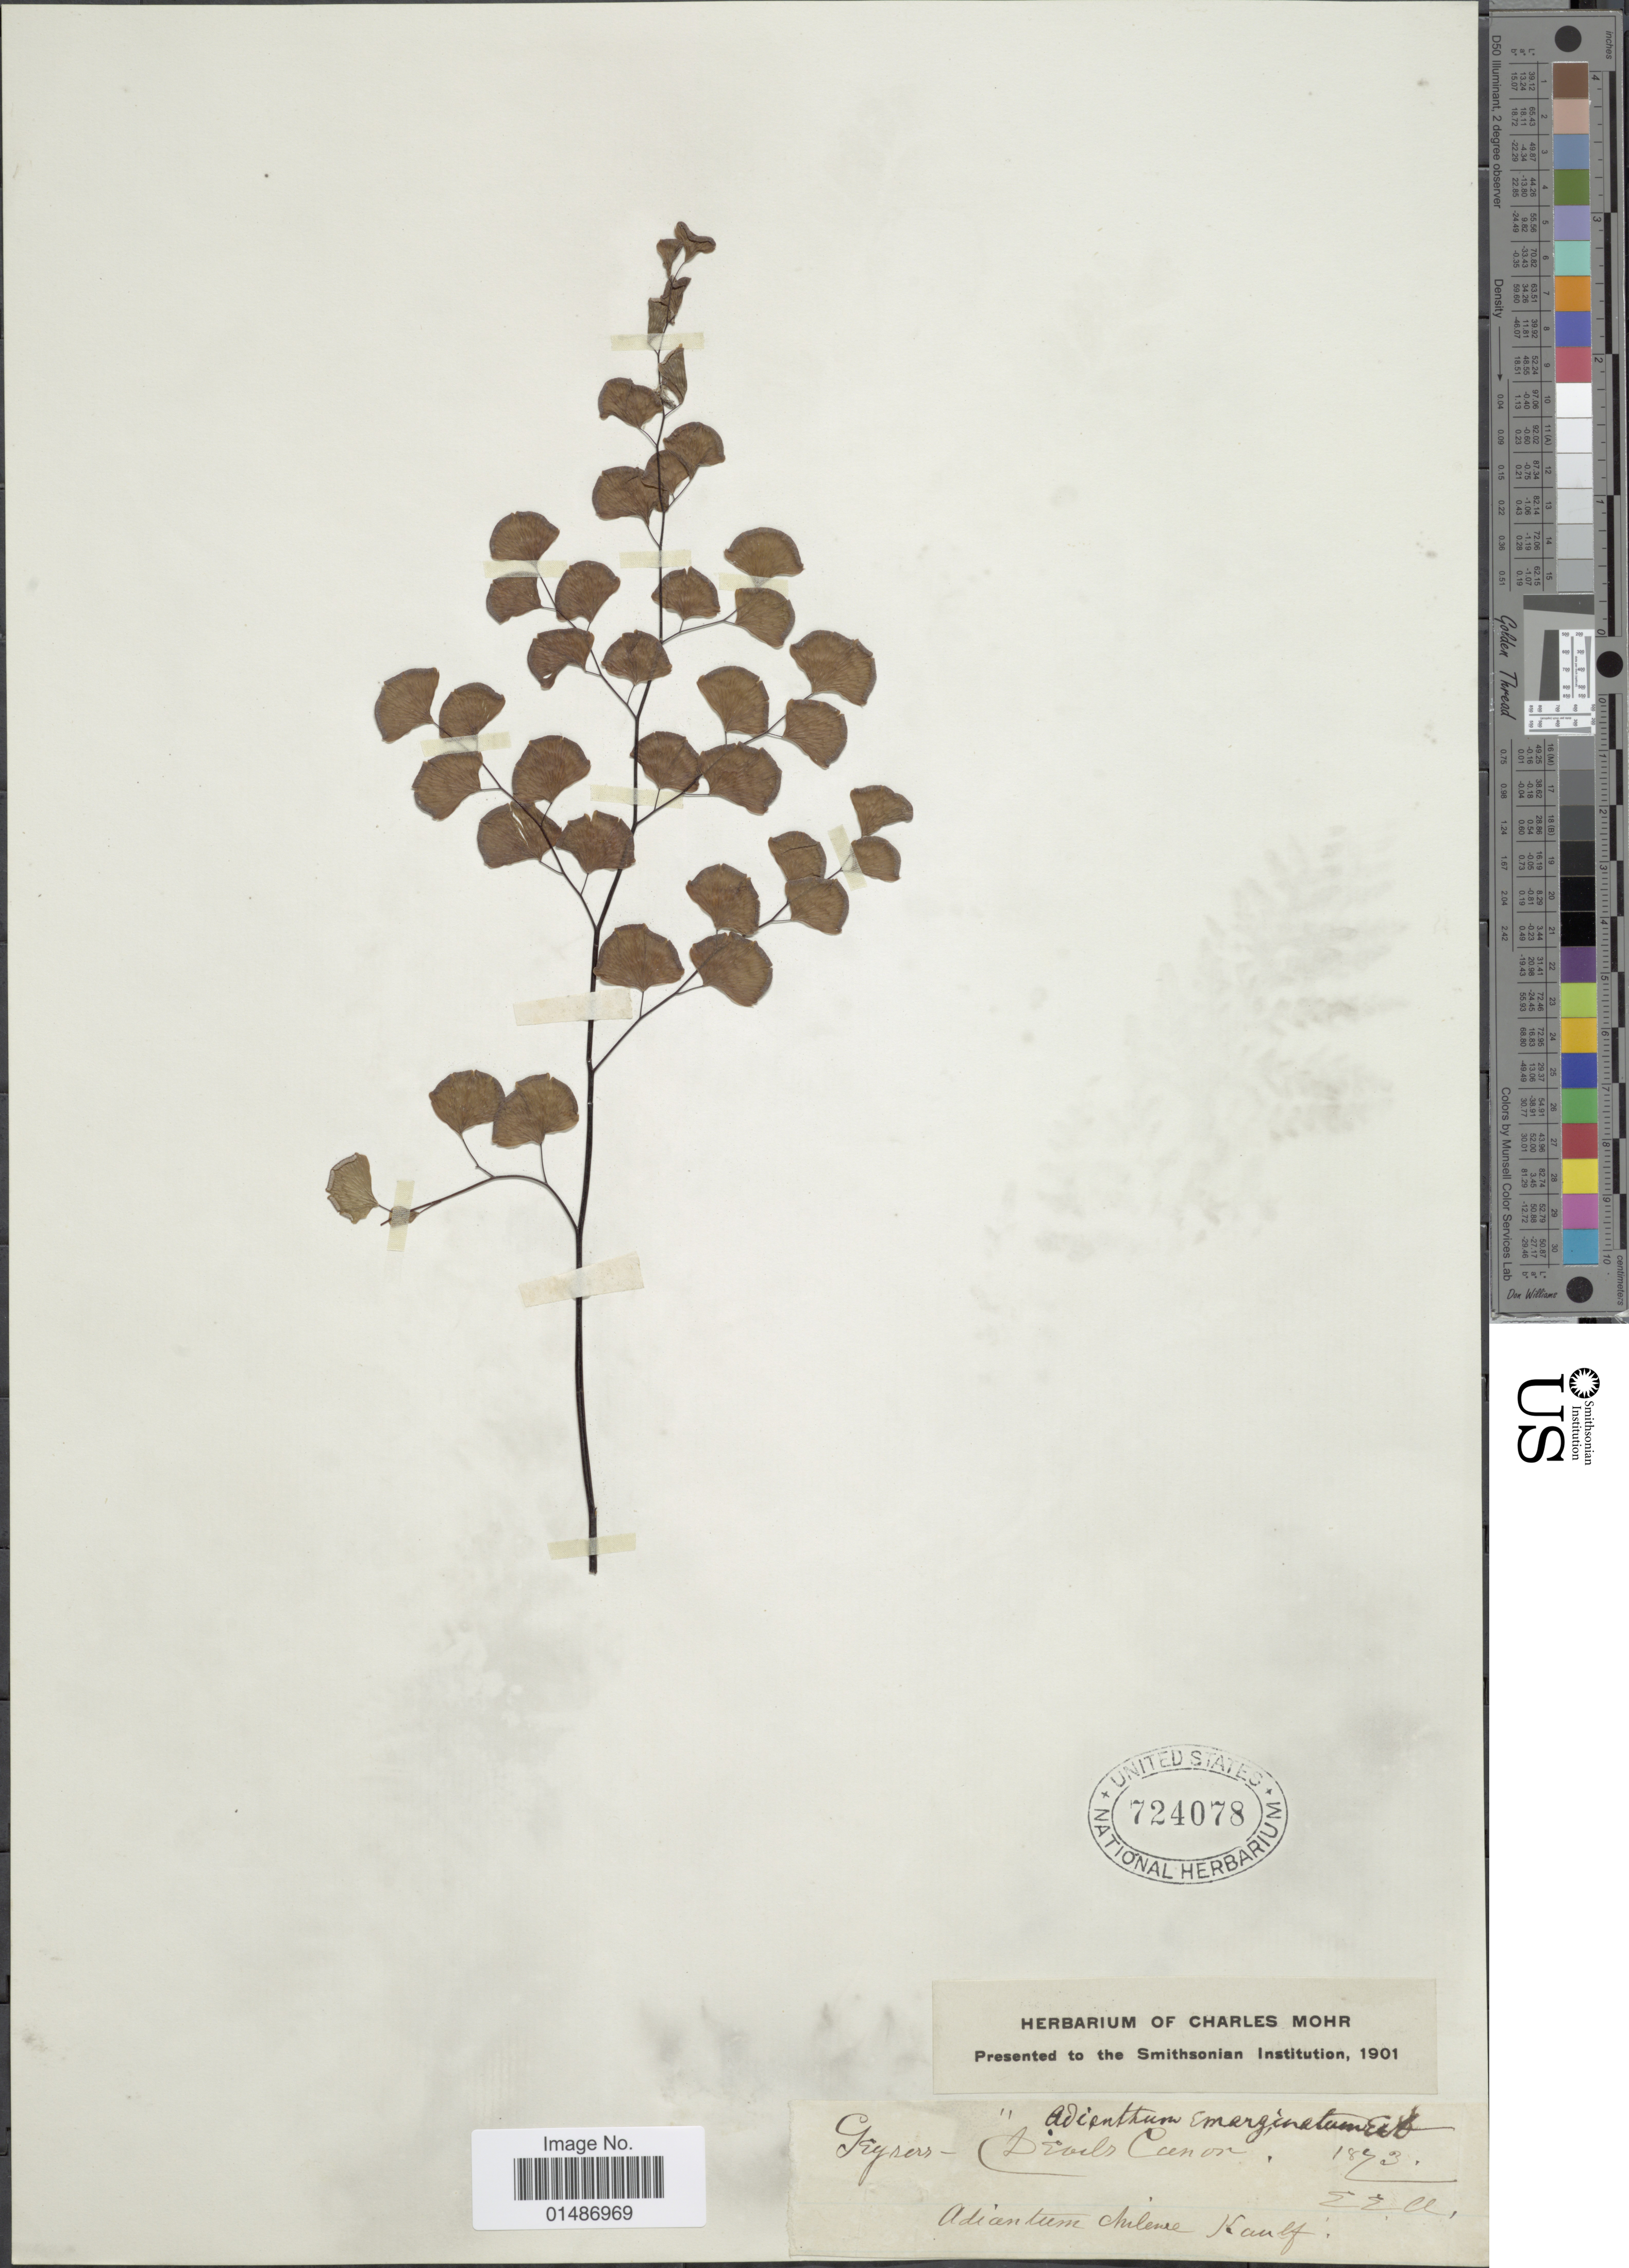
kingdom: Plantae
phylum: Tracheophyta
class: Polypodiopsida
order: Polypodiales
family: Pteridaceae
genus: Adiantum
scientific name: Adiantum jordanii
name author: C.H. Mull.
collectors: E. E. A.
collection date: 1873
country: United States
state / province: California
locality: Devils Canon.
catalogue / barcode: US 724078